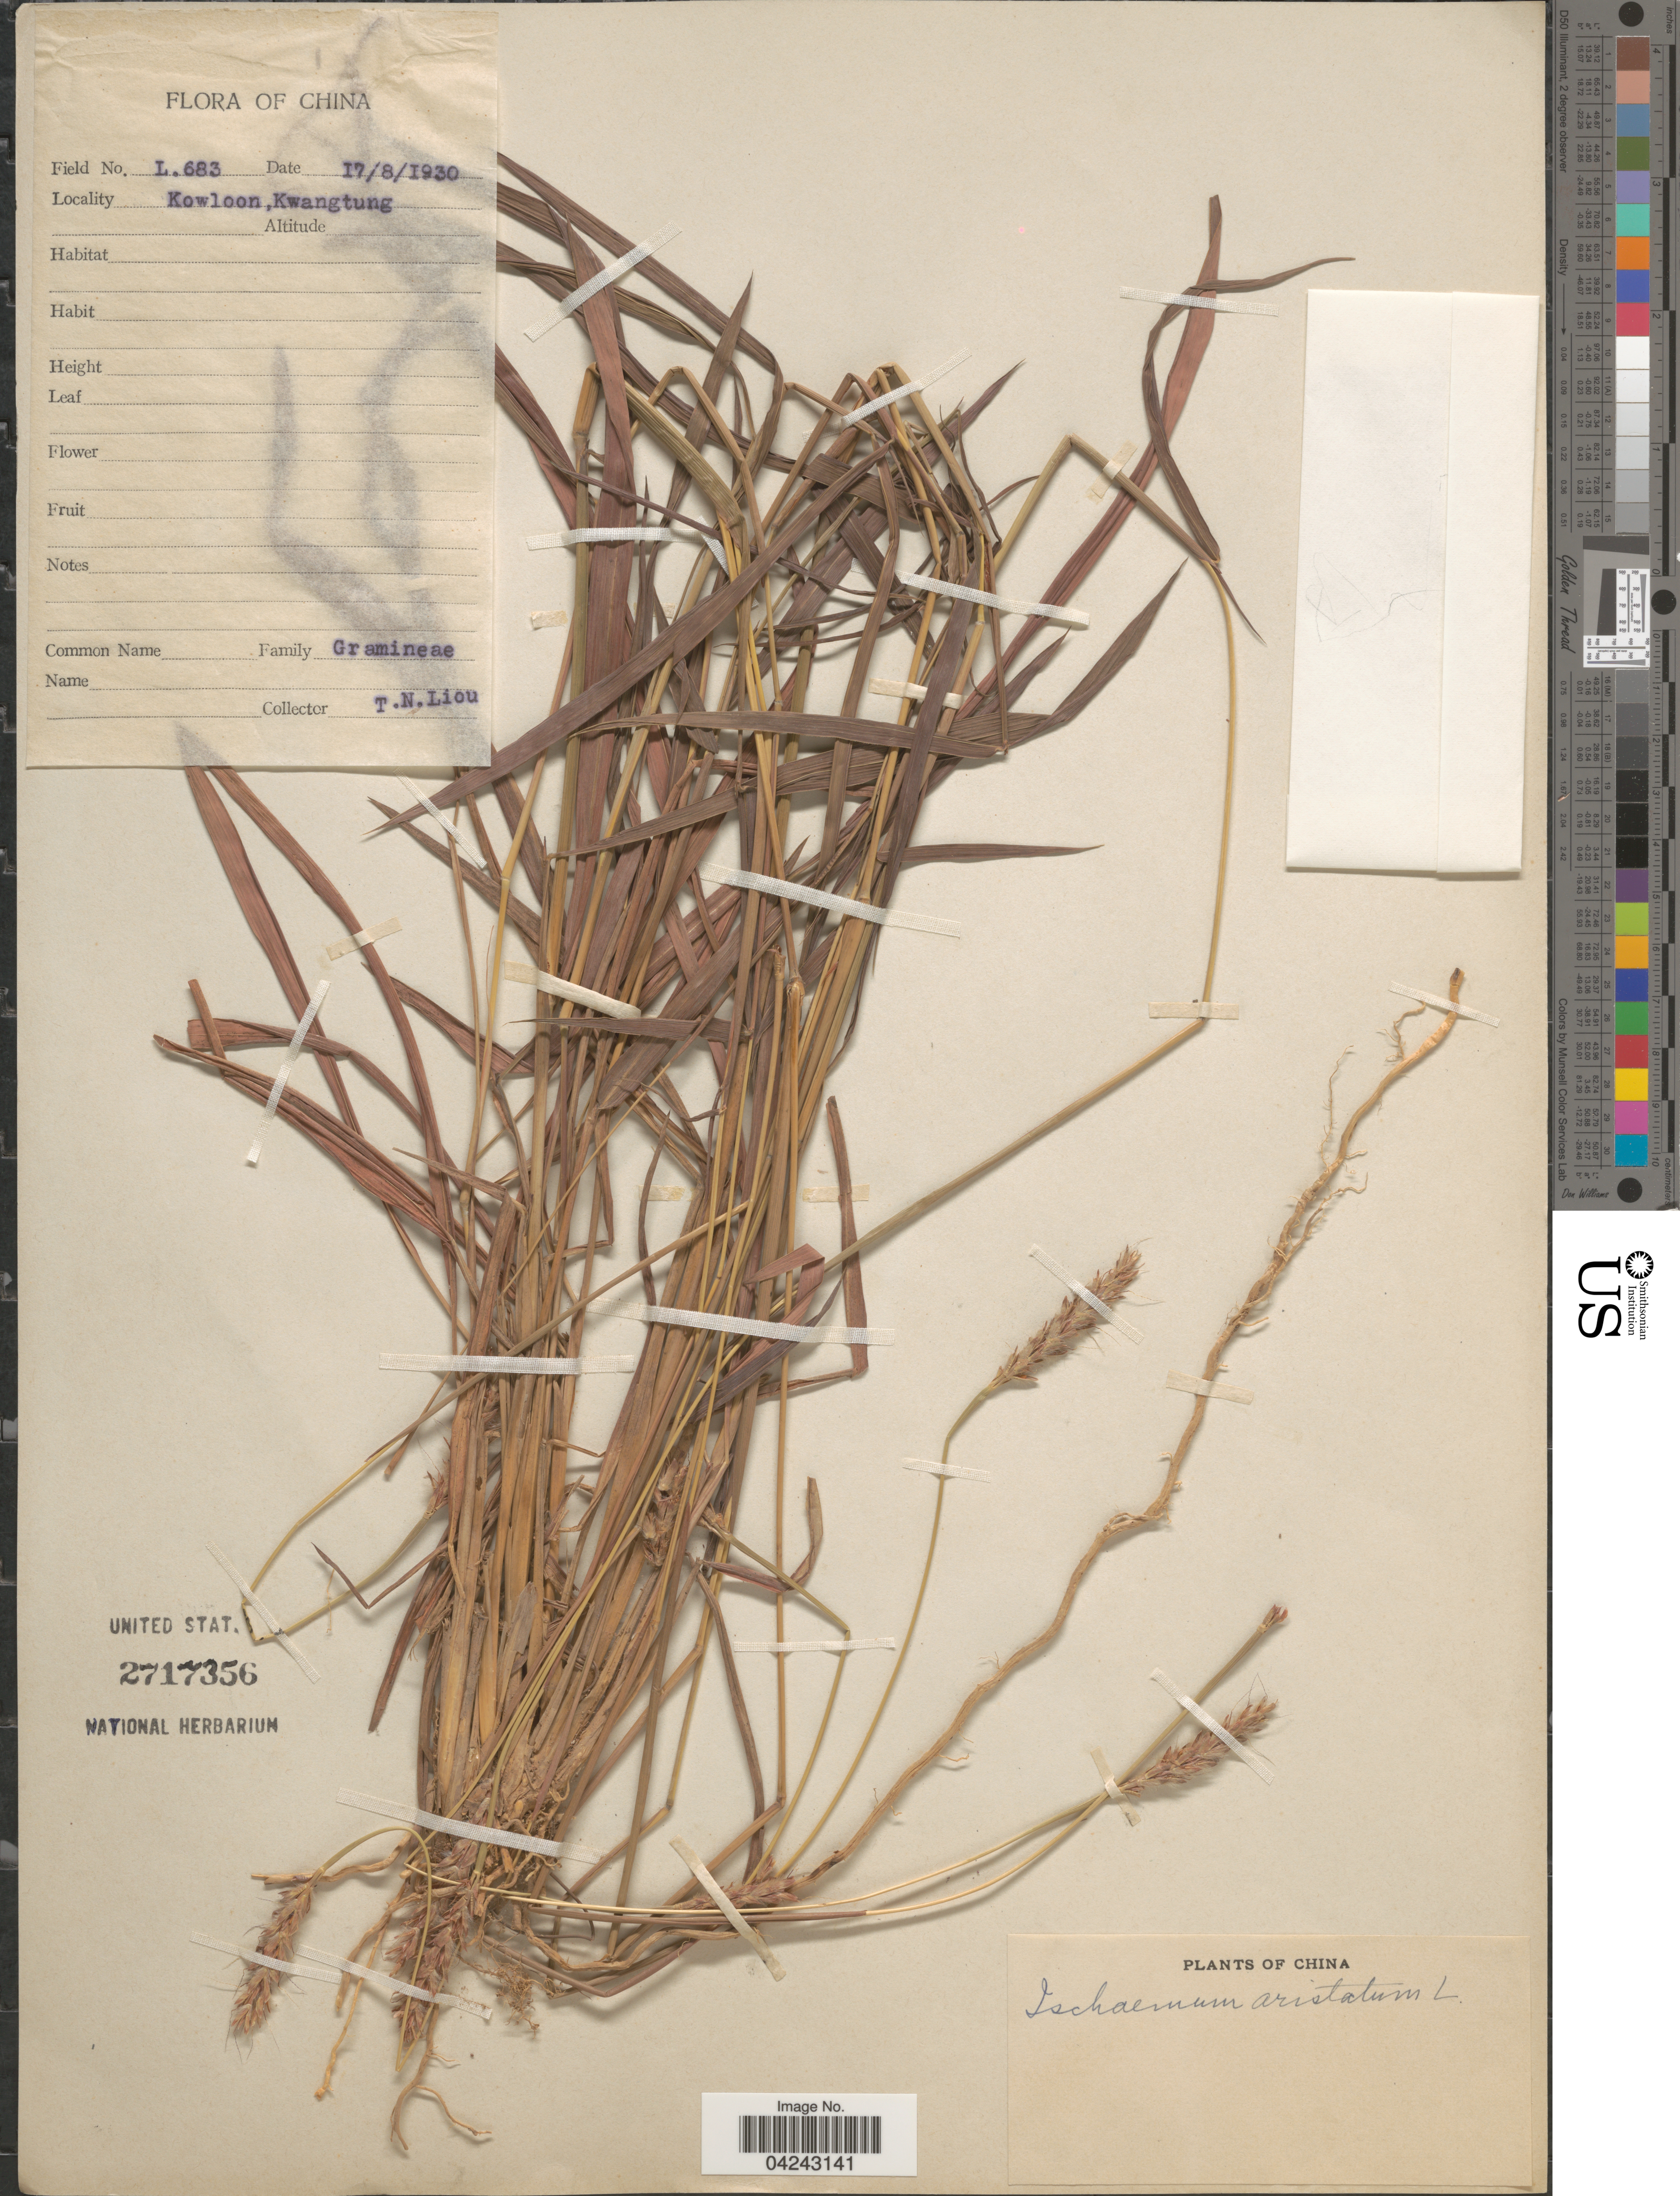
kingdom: Plantae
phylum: Tracheophyta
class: Liliopsida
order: Poales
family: Poaceae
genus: Ischaemum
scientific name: Ischaemum aristatum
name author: L.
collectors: T. N. Liou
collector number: L. 683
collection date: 1930-08-17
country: China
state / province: Guangdong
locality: Kowloon, Kwangtung.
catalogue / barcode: US 2717356